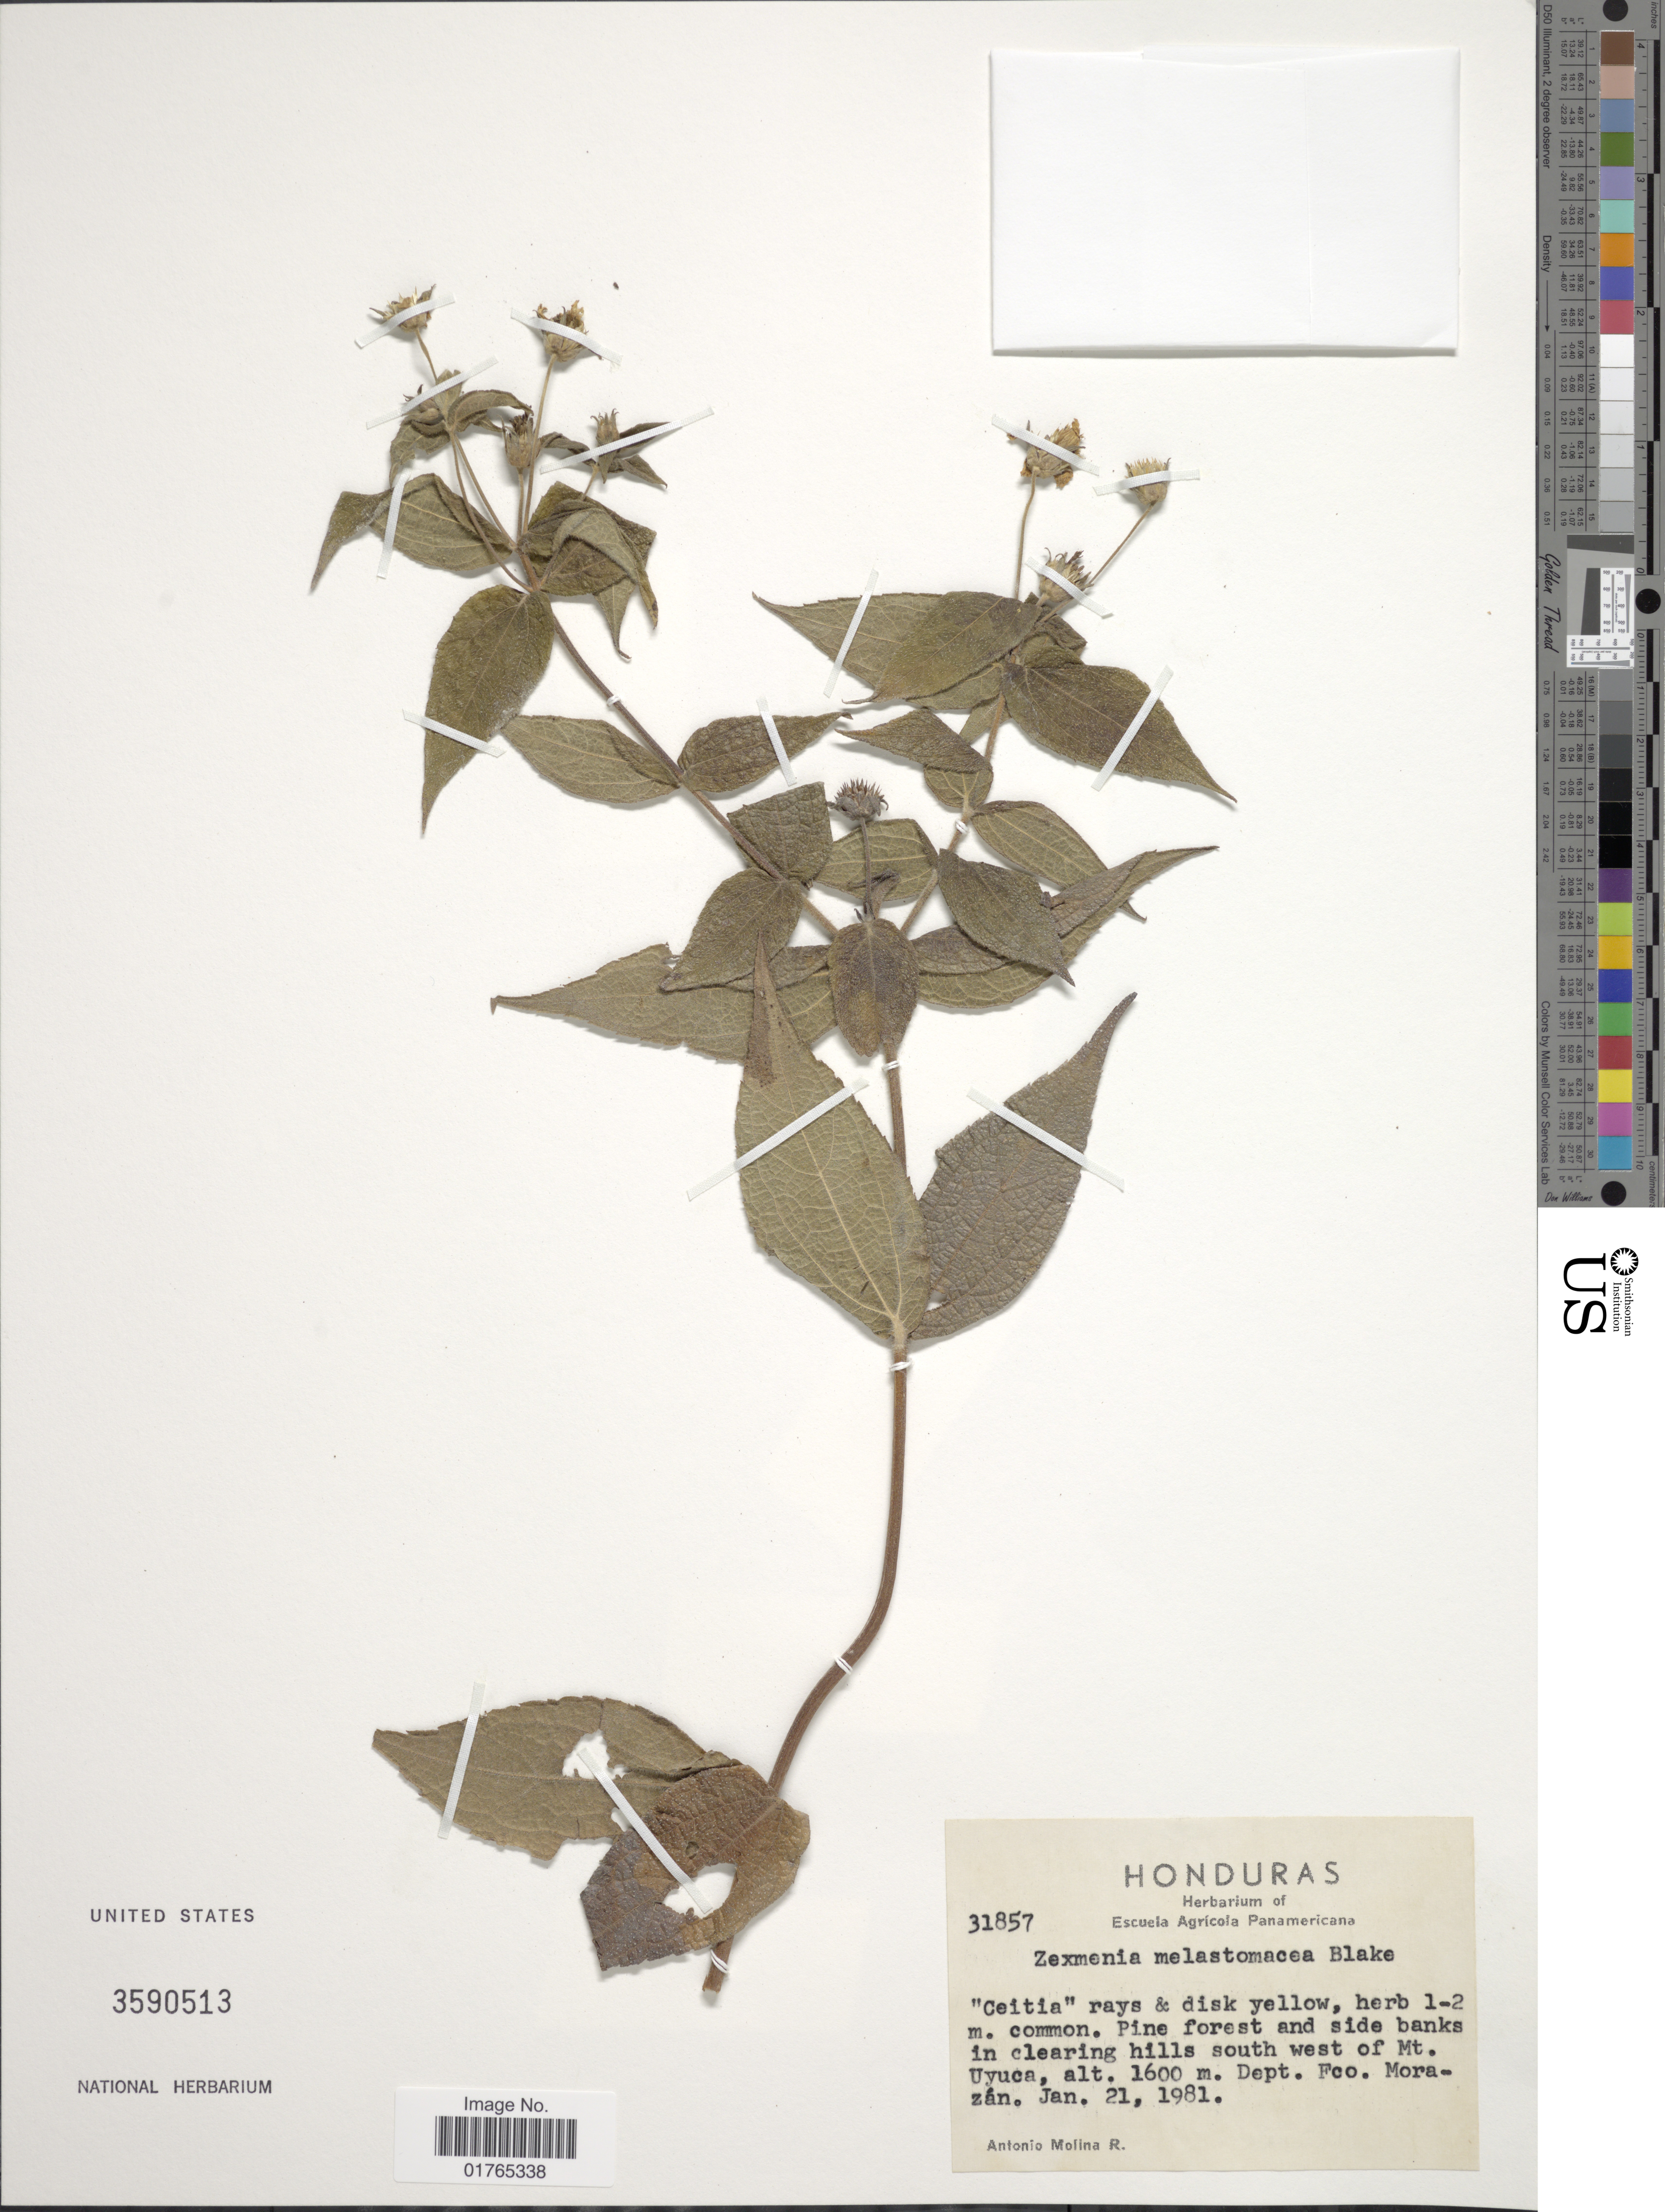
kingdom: Plantae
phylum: Tracheophyta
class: Magnoliopsida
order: Asterales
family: Asteraceae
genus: Wamalchitamia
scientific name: Wamalchitamia aurantiaca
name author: (Klatt) Strother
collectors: A. Molina R.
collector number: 31857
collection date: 1981-01-21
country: Honduras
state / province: Fco. Morazán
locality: Pine forest and side banks in clearing hills south west of Mt. Uyuca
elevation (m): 1600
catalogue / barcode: US 3590513